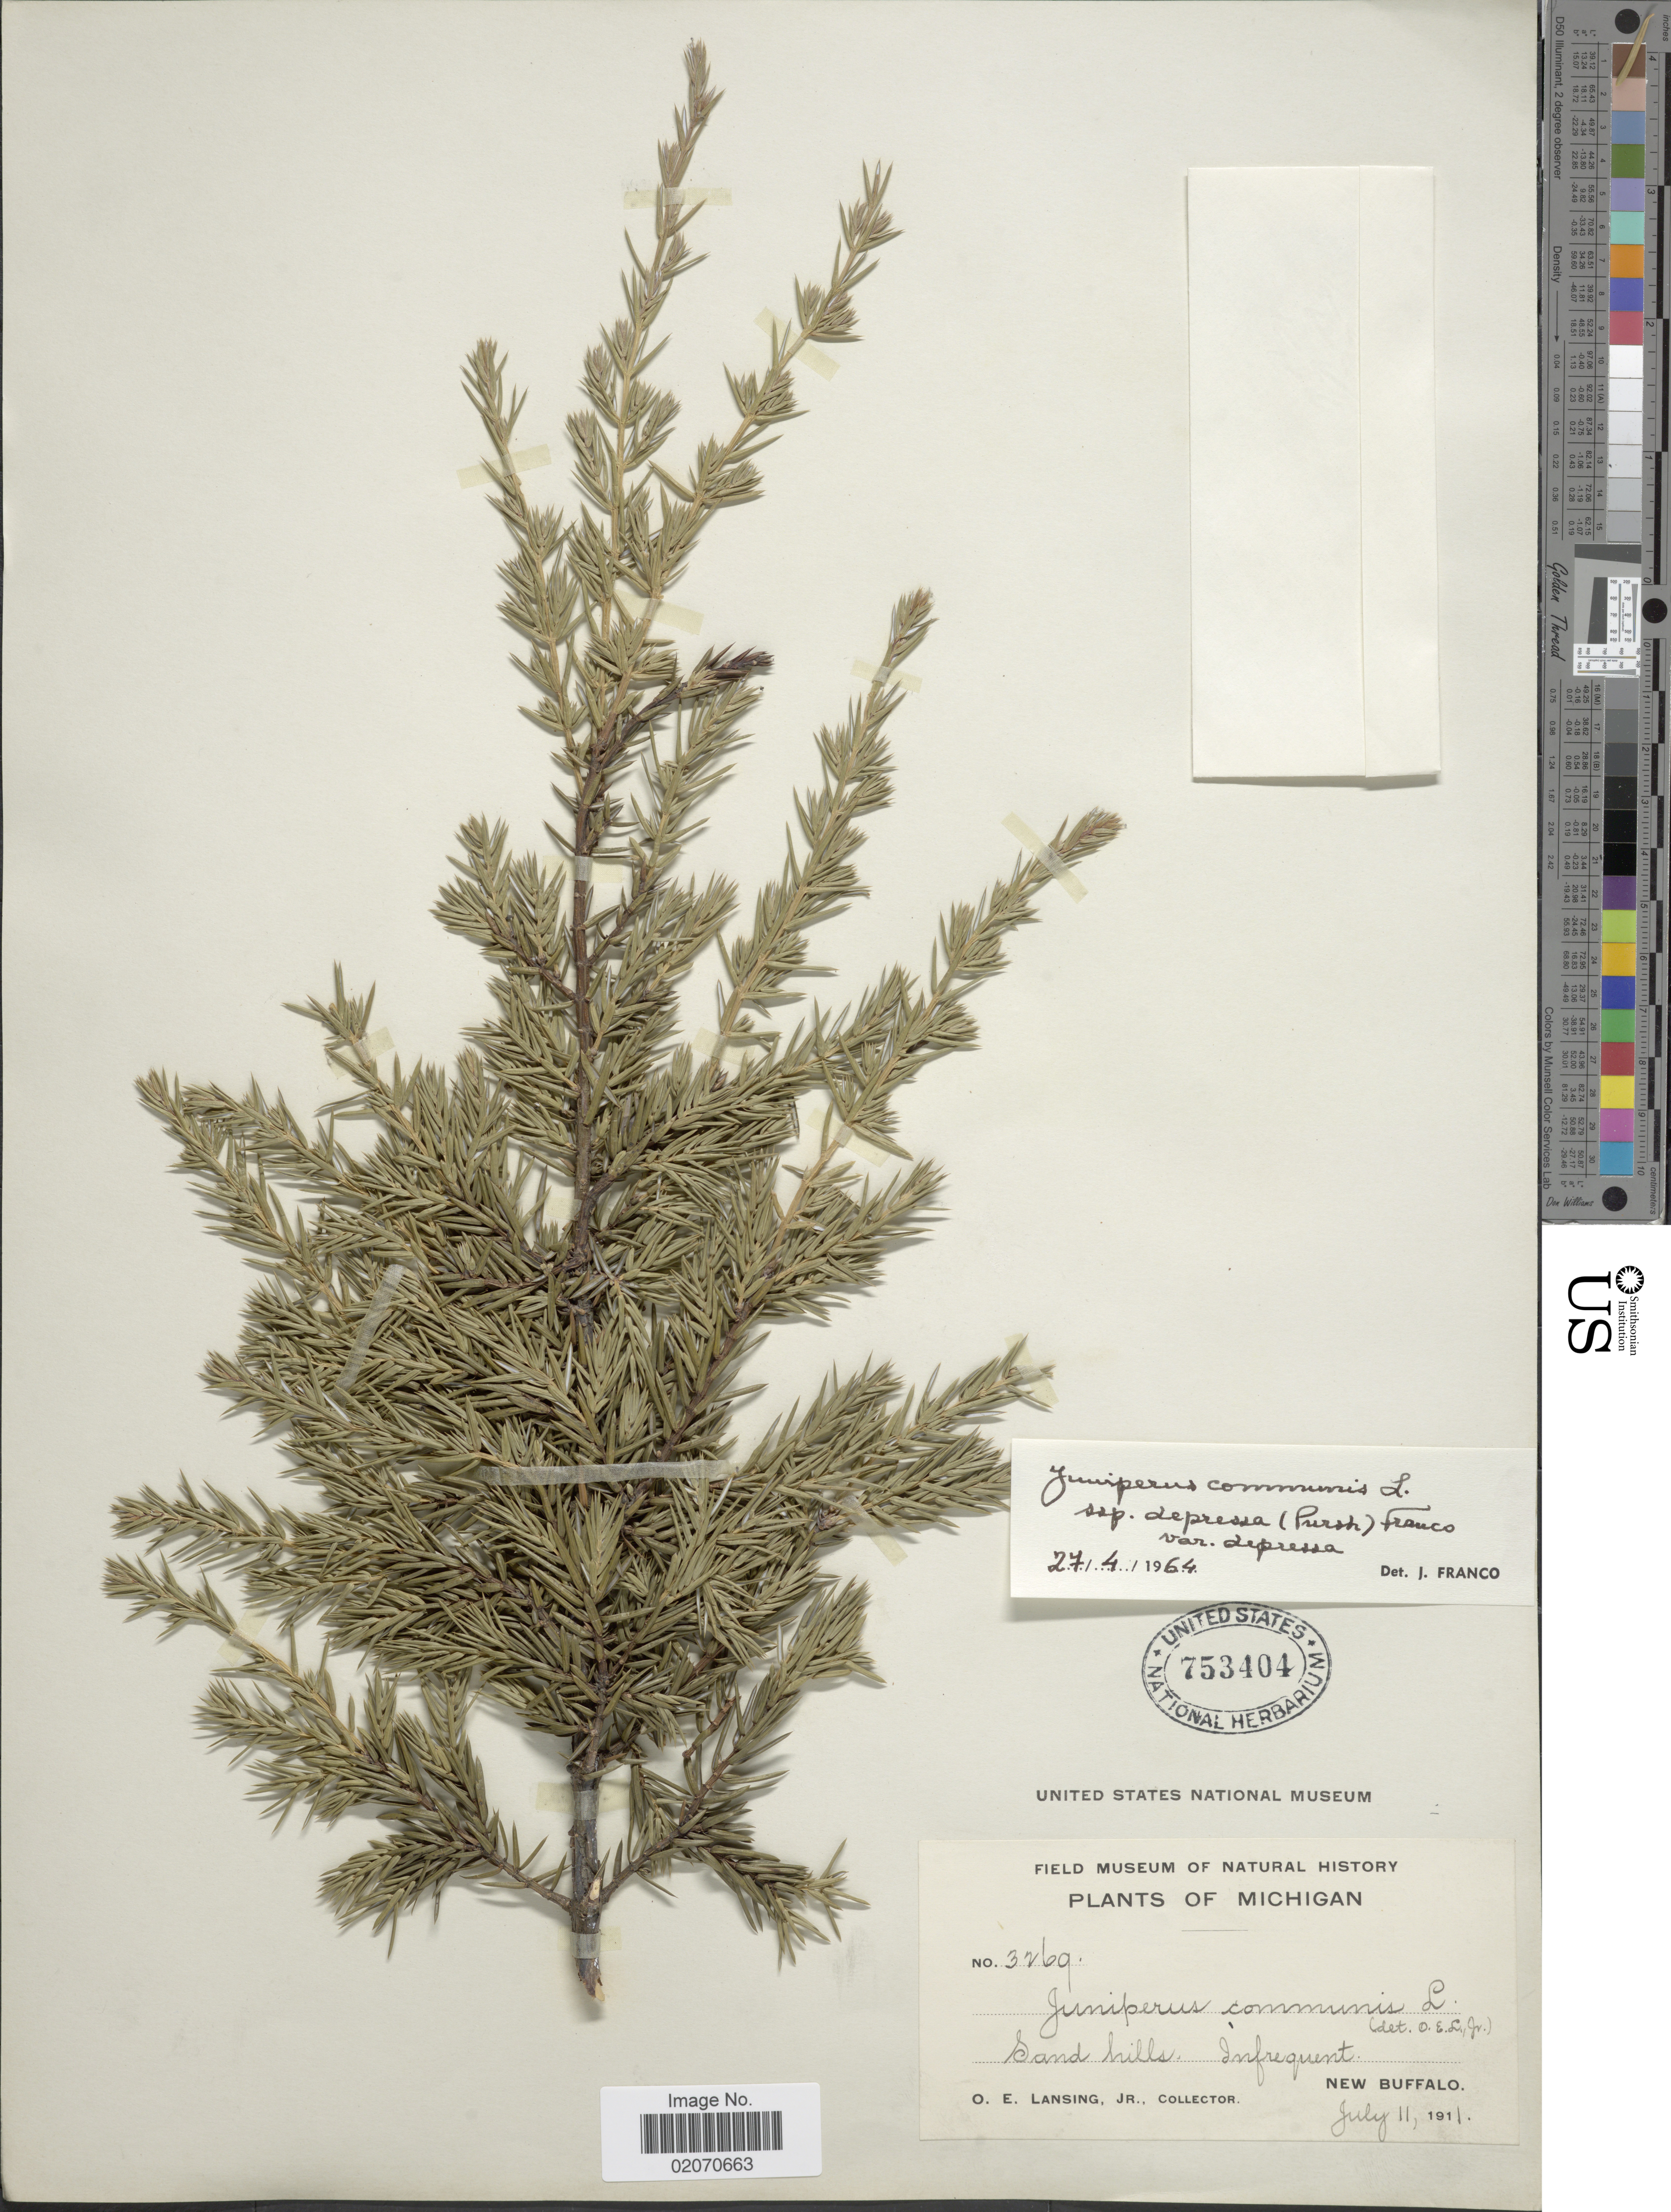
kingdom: Plantae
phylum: Tracheophyta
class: Pinopsida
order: Pinales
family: Cupressaceae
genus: Juniperus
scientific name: Juniperus communis var. depressa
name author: Pursh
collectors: O. Lansing Jr.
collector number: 3269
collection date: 1911-07-11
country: United States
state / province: Michigan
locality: Infrequent, New Buffalo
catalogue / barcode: US 753404